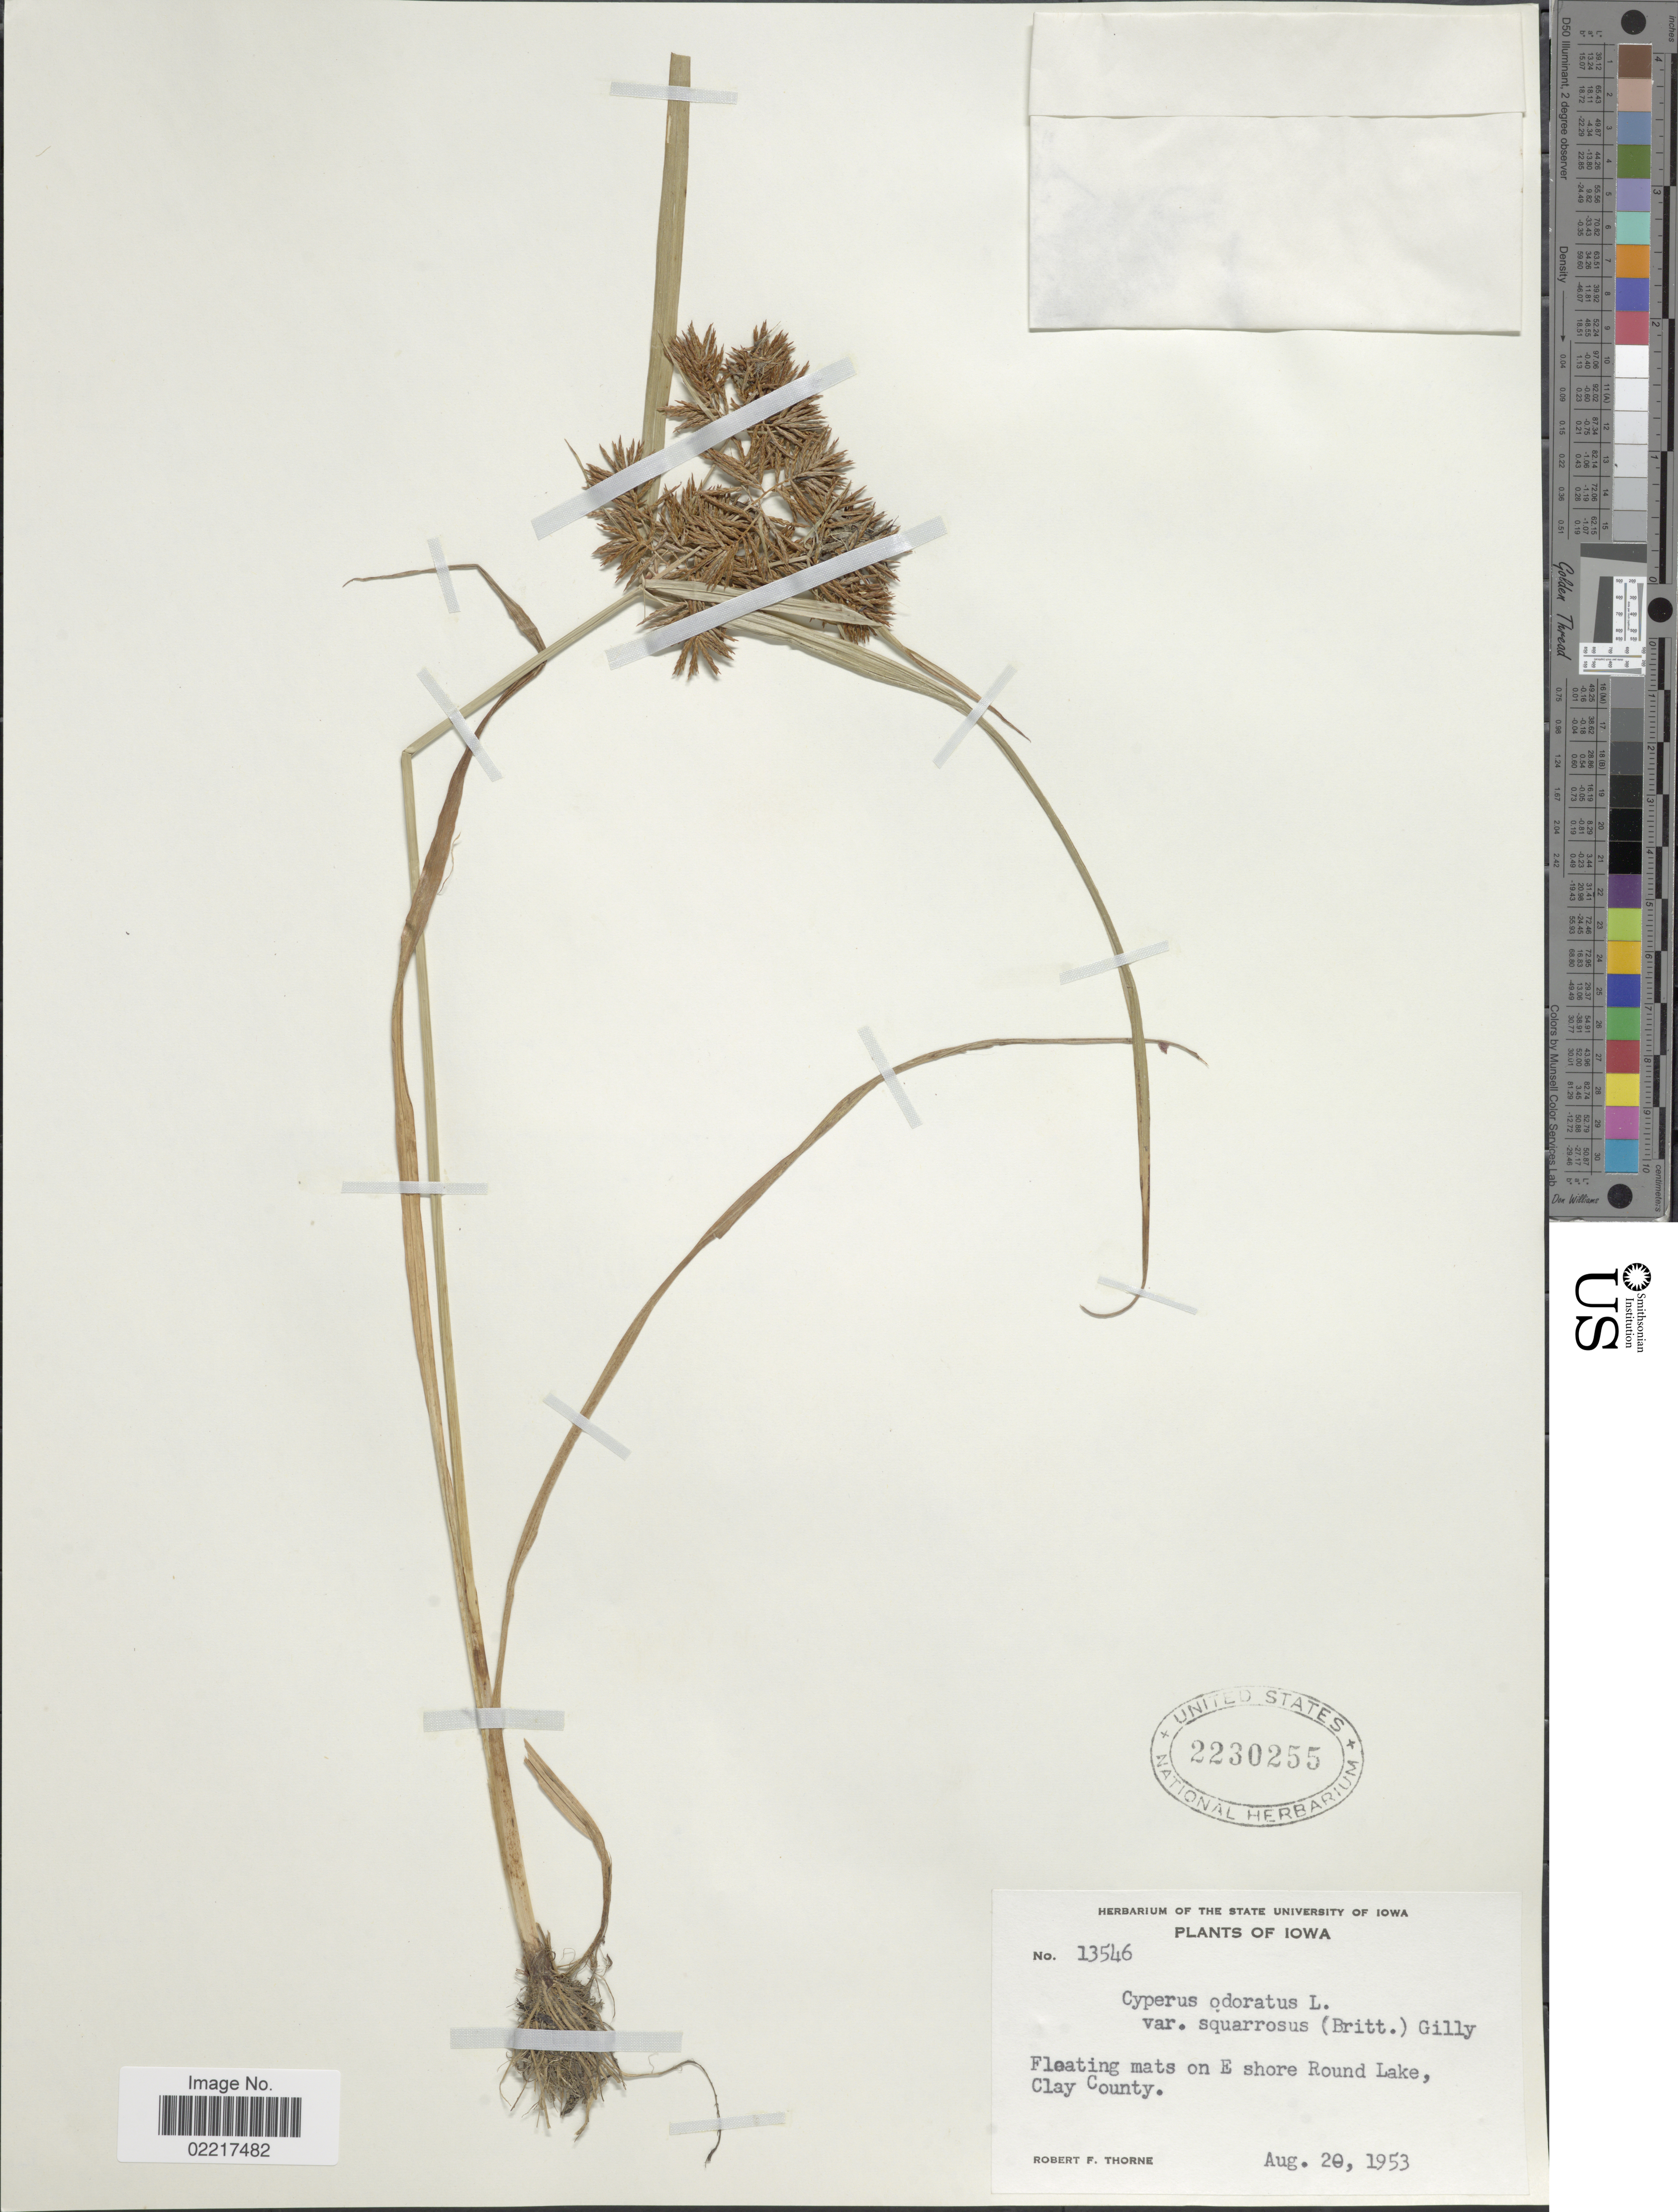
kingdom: Plantae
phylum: Tracheophyta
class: Liliopsida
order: Poales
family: Cyperaceae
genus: Cyperus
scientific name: Cyperus odoratus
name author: L.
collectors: R. F. Thorne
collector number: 13546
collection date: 1953-08-20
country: United States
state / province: Iowa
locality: Fleating mats on E shore Round Lake, Clay County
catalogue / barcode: US 2230255